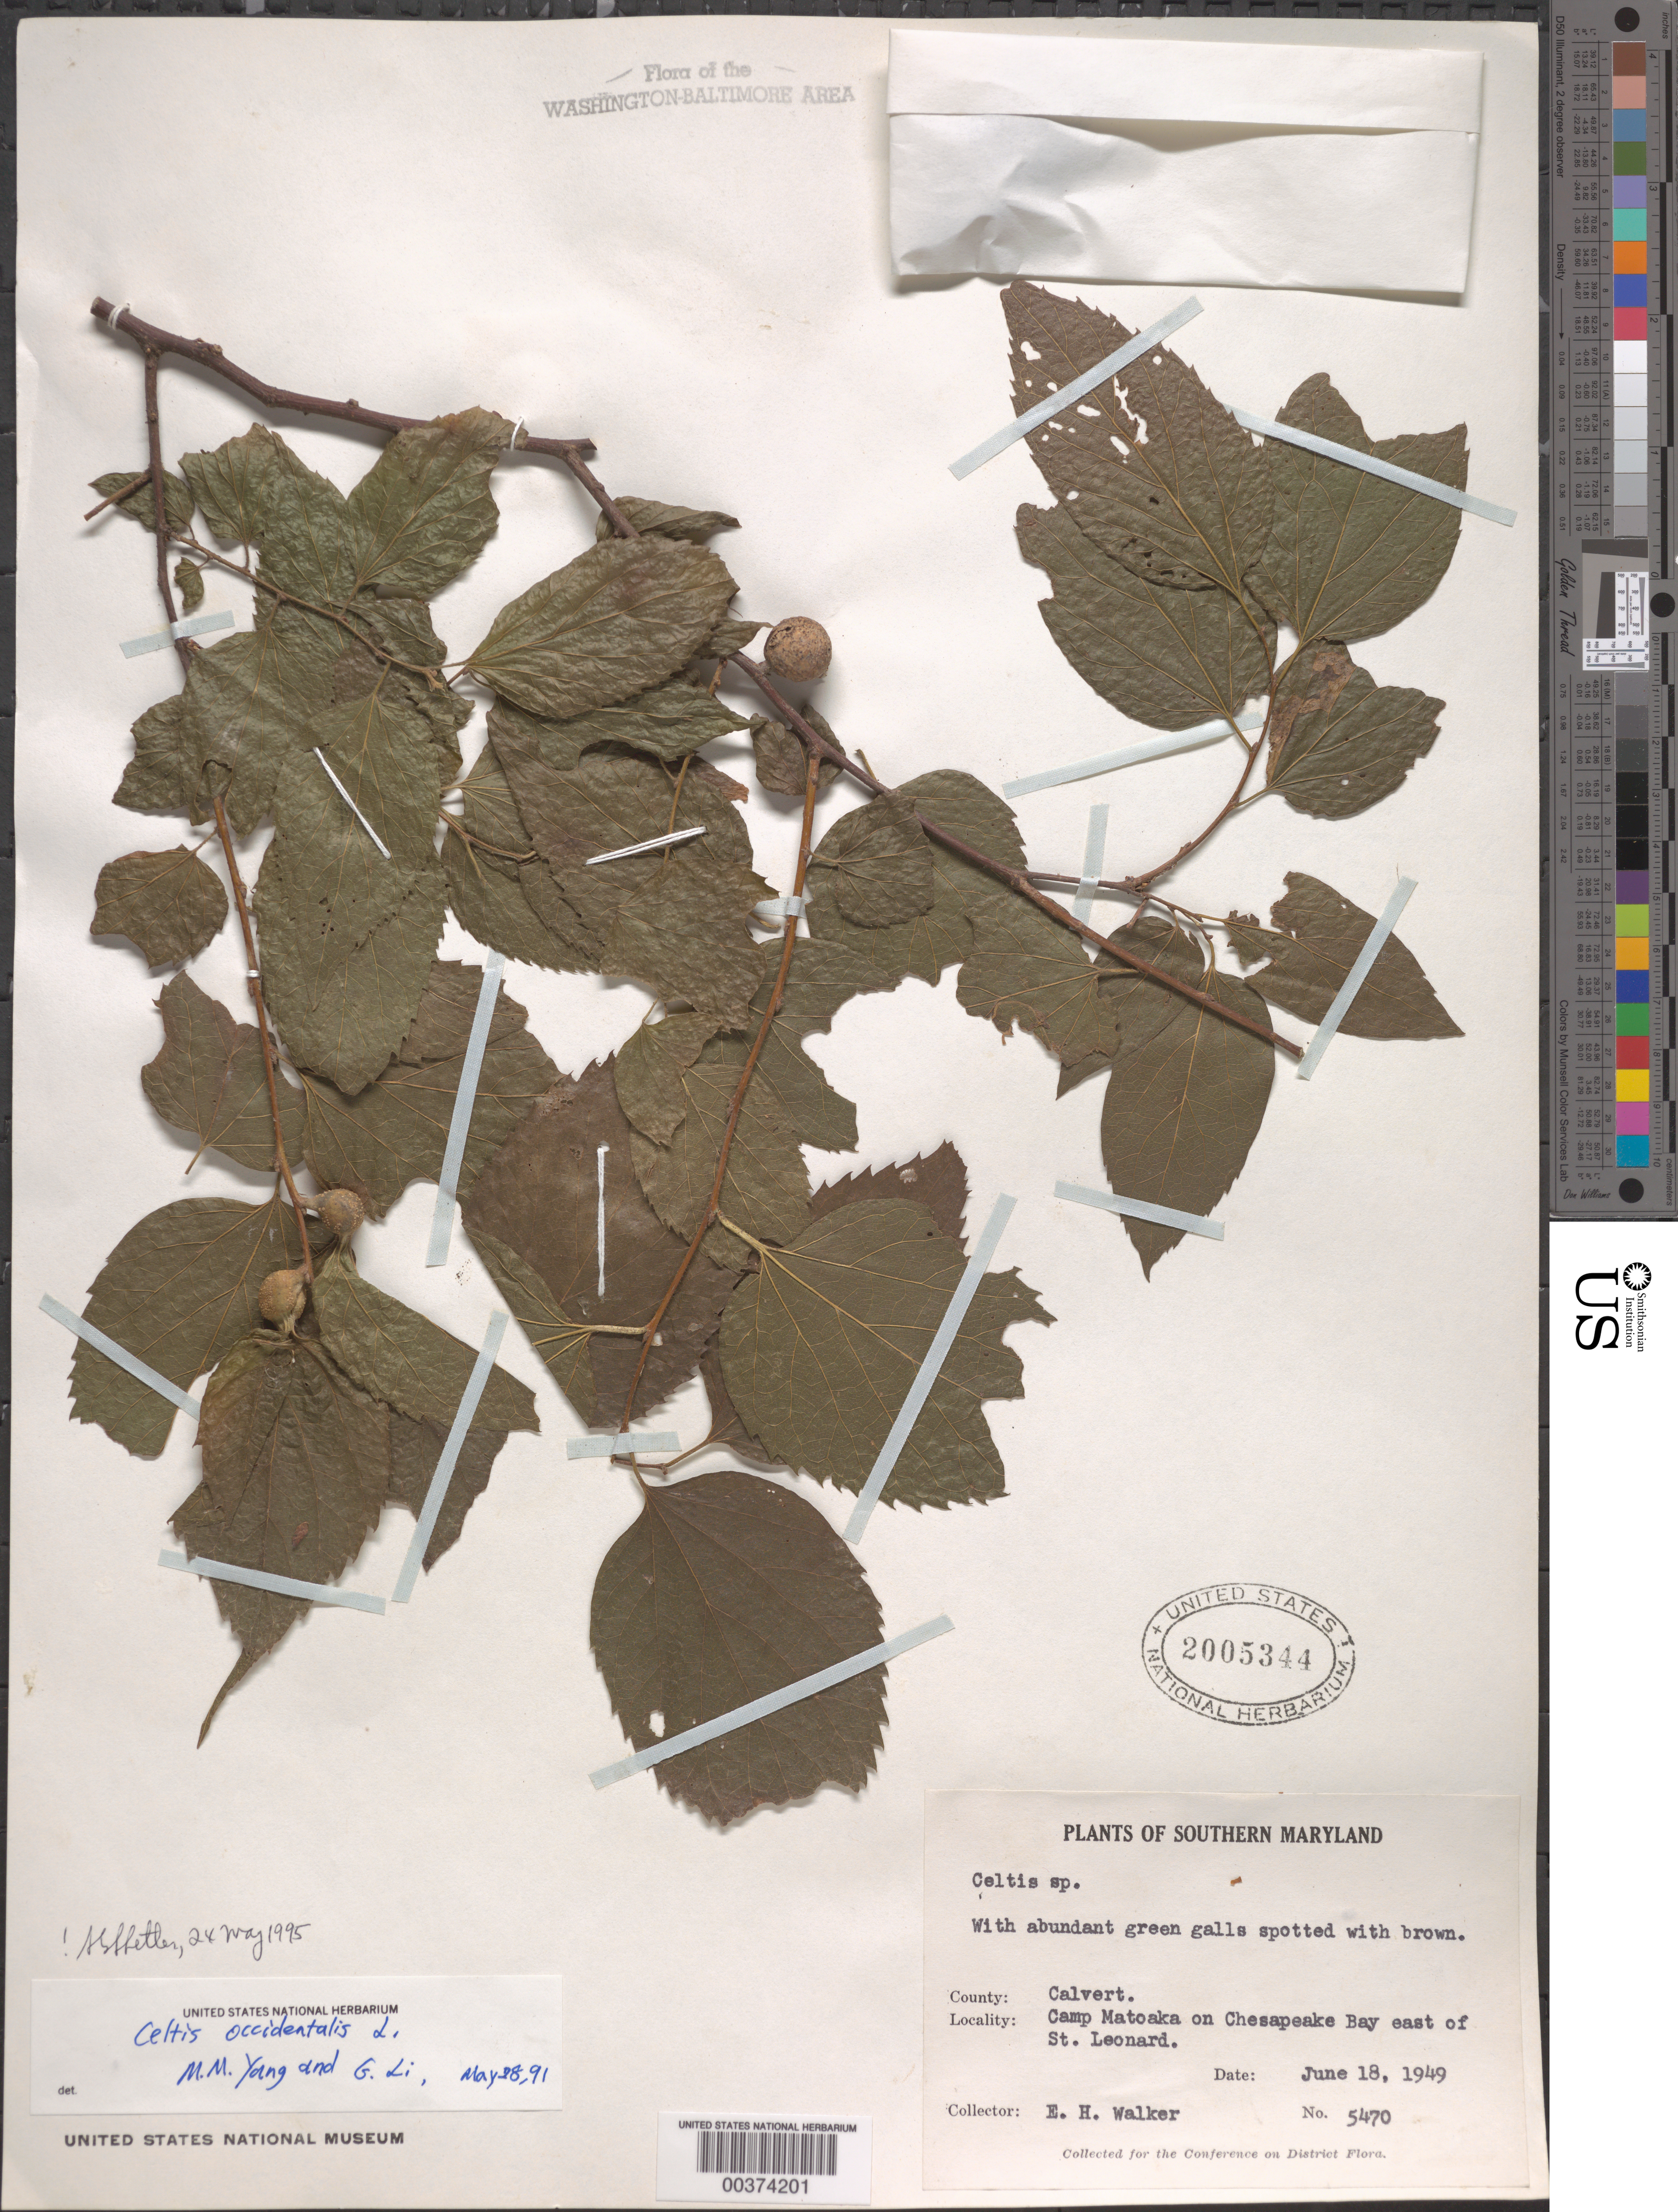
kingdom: Plantae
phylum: Tracheophyta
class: Magnoliopsida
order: Rosales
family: Cannabaceae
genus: Celtis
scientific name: Celtis occidentalis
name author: L.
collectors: E. H. Walker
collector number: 5470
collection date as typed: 18 Jun 1949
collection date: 1949-06-18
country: United States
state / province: Maryland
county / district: Calvert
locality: Camp Matoaka, Chesapeake Bay, east of St. Leonard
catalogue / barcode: US 2005344